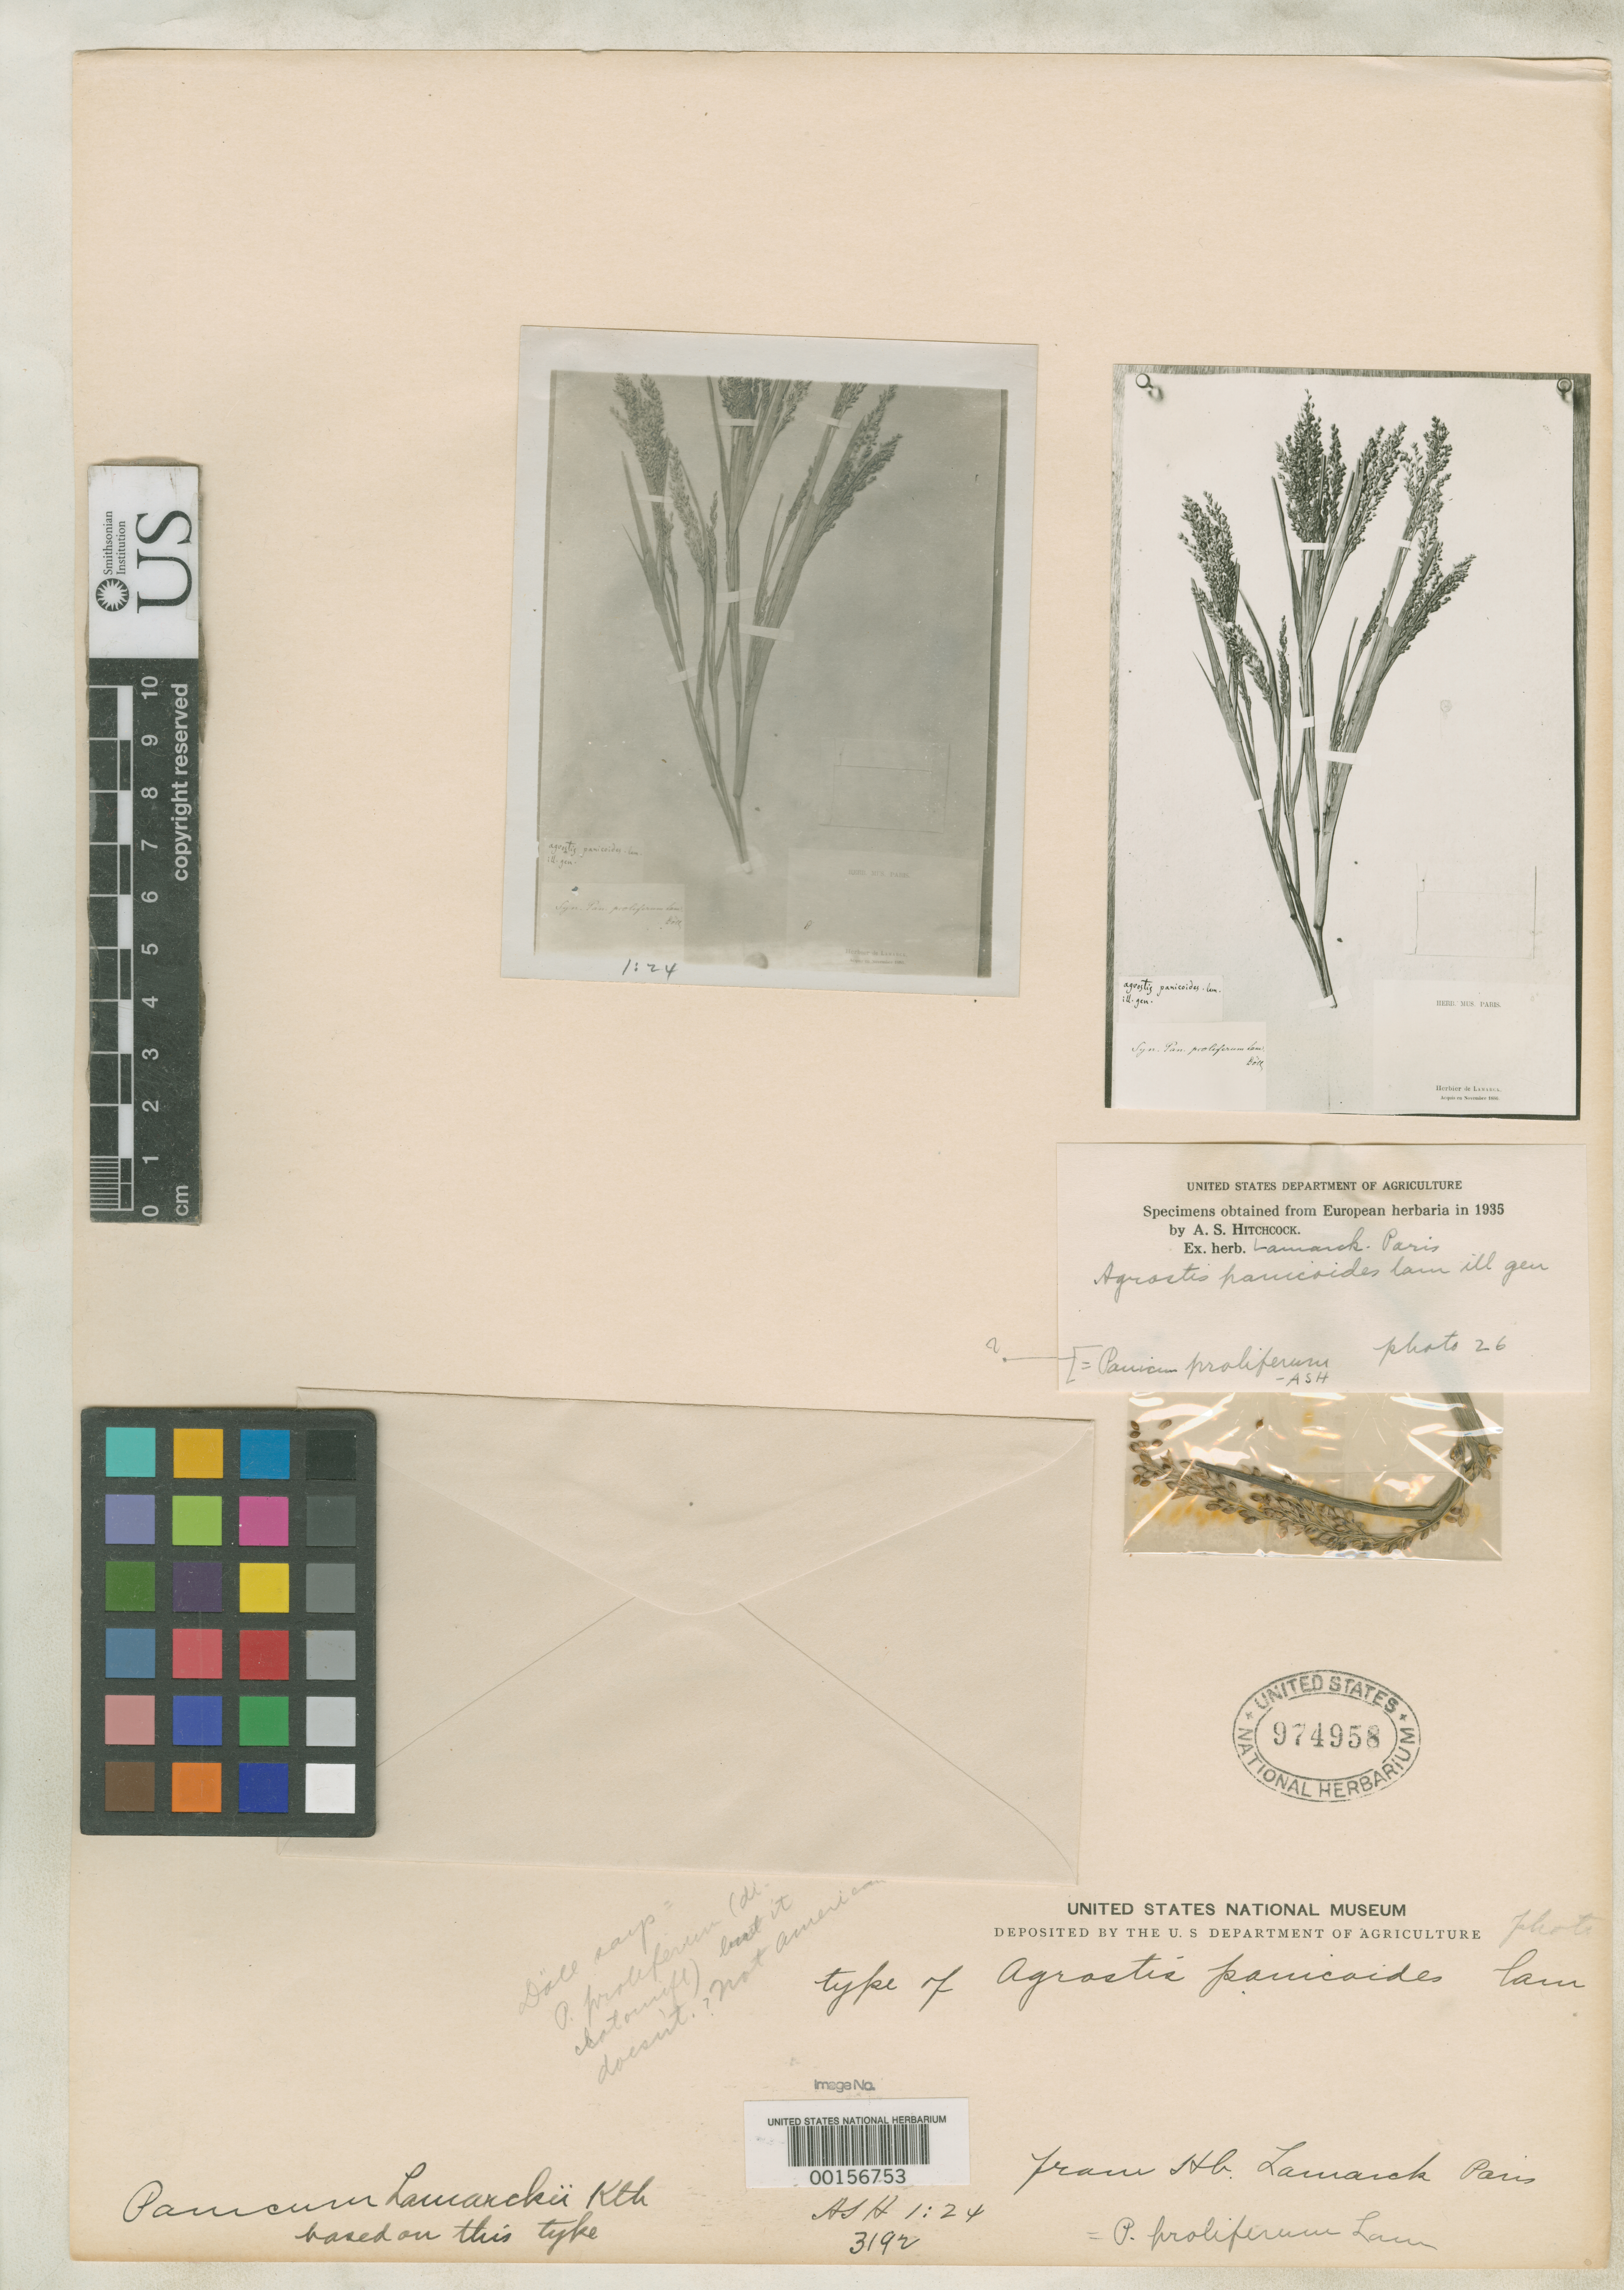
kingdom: Plantae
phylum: Tracheophyta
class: Liliopsida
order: Poales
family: Poaceae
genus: Agrostis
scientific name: Agrostis panicoides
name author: Lam.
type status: Type Fragment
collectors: ex herb. Lamarck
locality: Cult. in Hort.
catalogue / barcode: US 974958